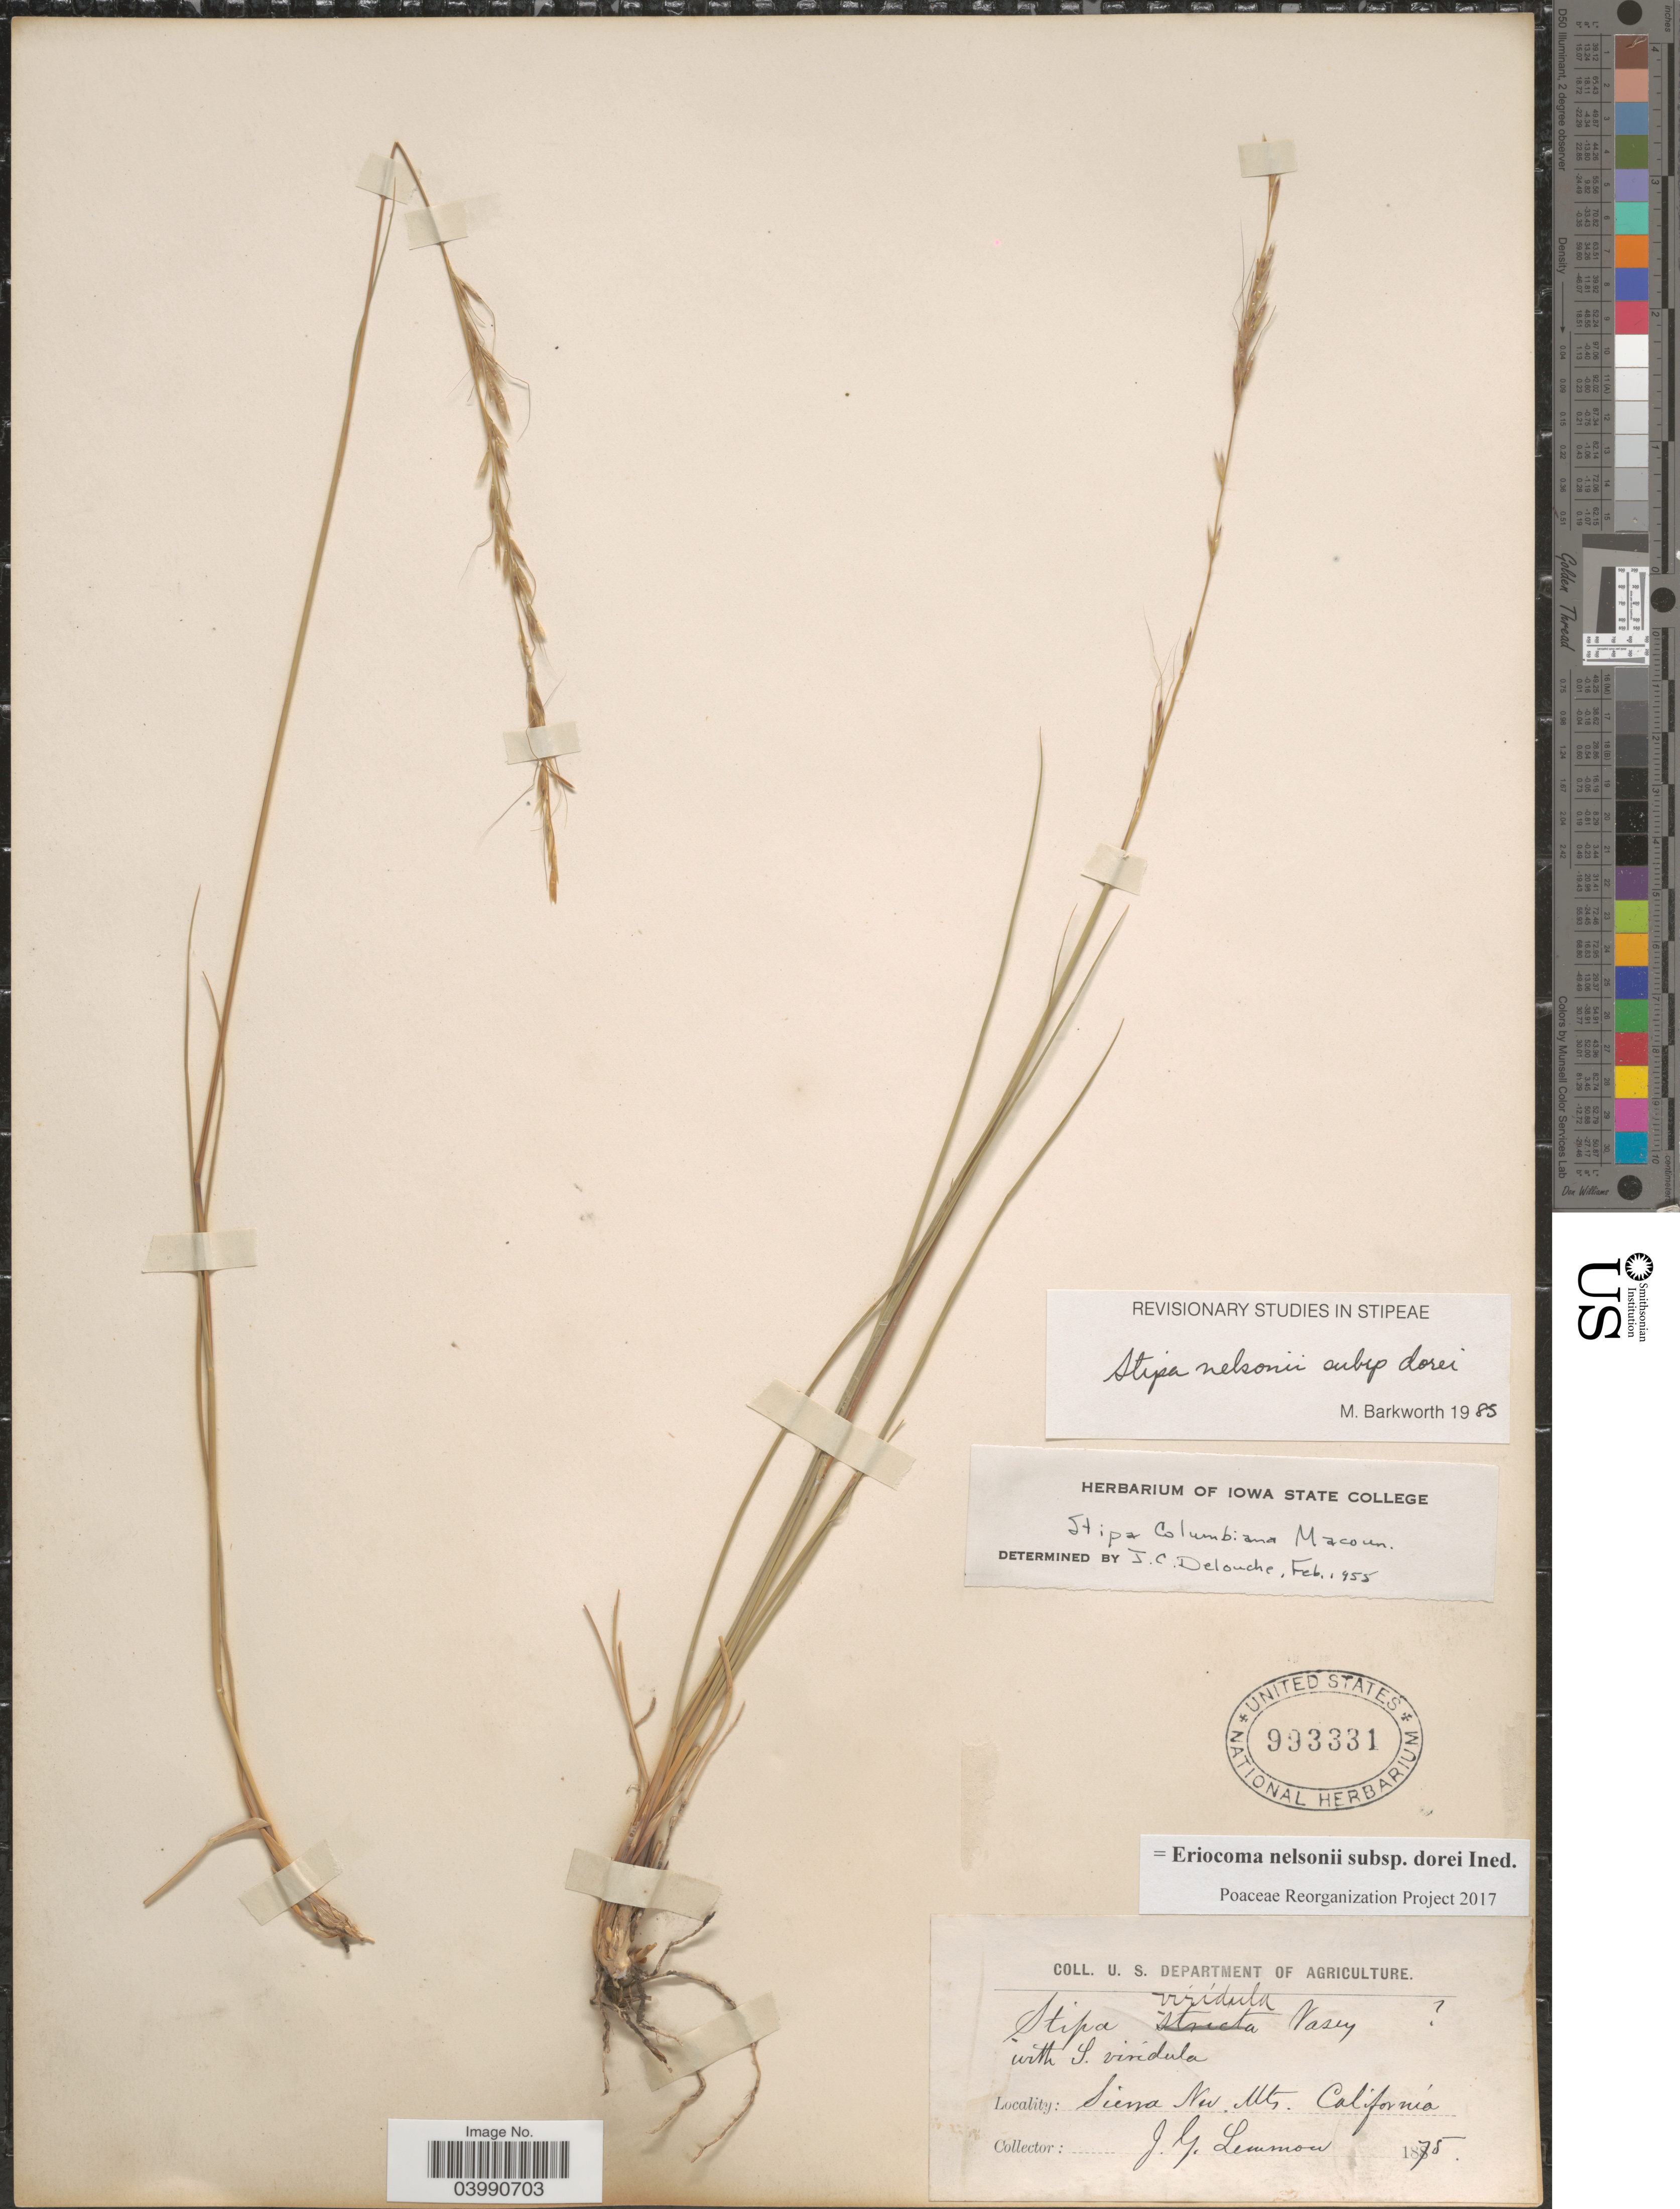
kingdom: Plantae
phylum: Tracheophyta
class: Liliopsida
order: Poales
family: Poaceae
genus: Eriocoma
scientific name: Eriocoma nelsonii subsp. dorei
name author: (Barkworth & J. Maze) Romasch.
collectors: J. Lemmon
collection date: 1875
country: United States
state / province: California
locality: Sierra Nev. Mts.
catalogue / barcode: US 993331